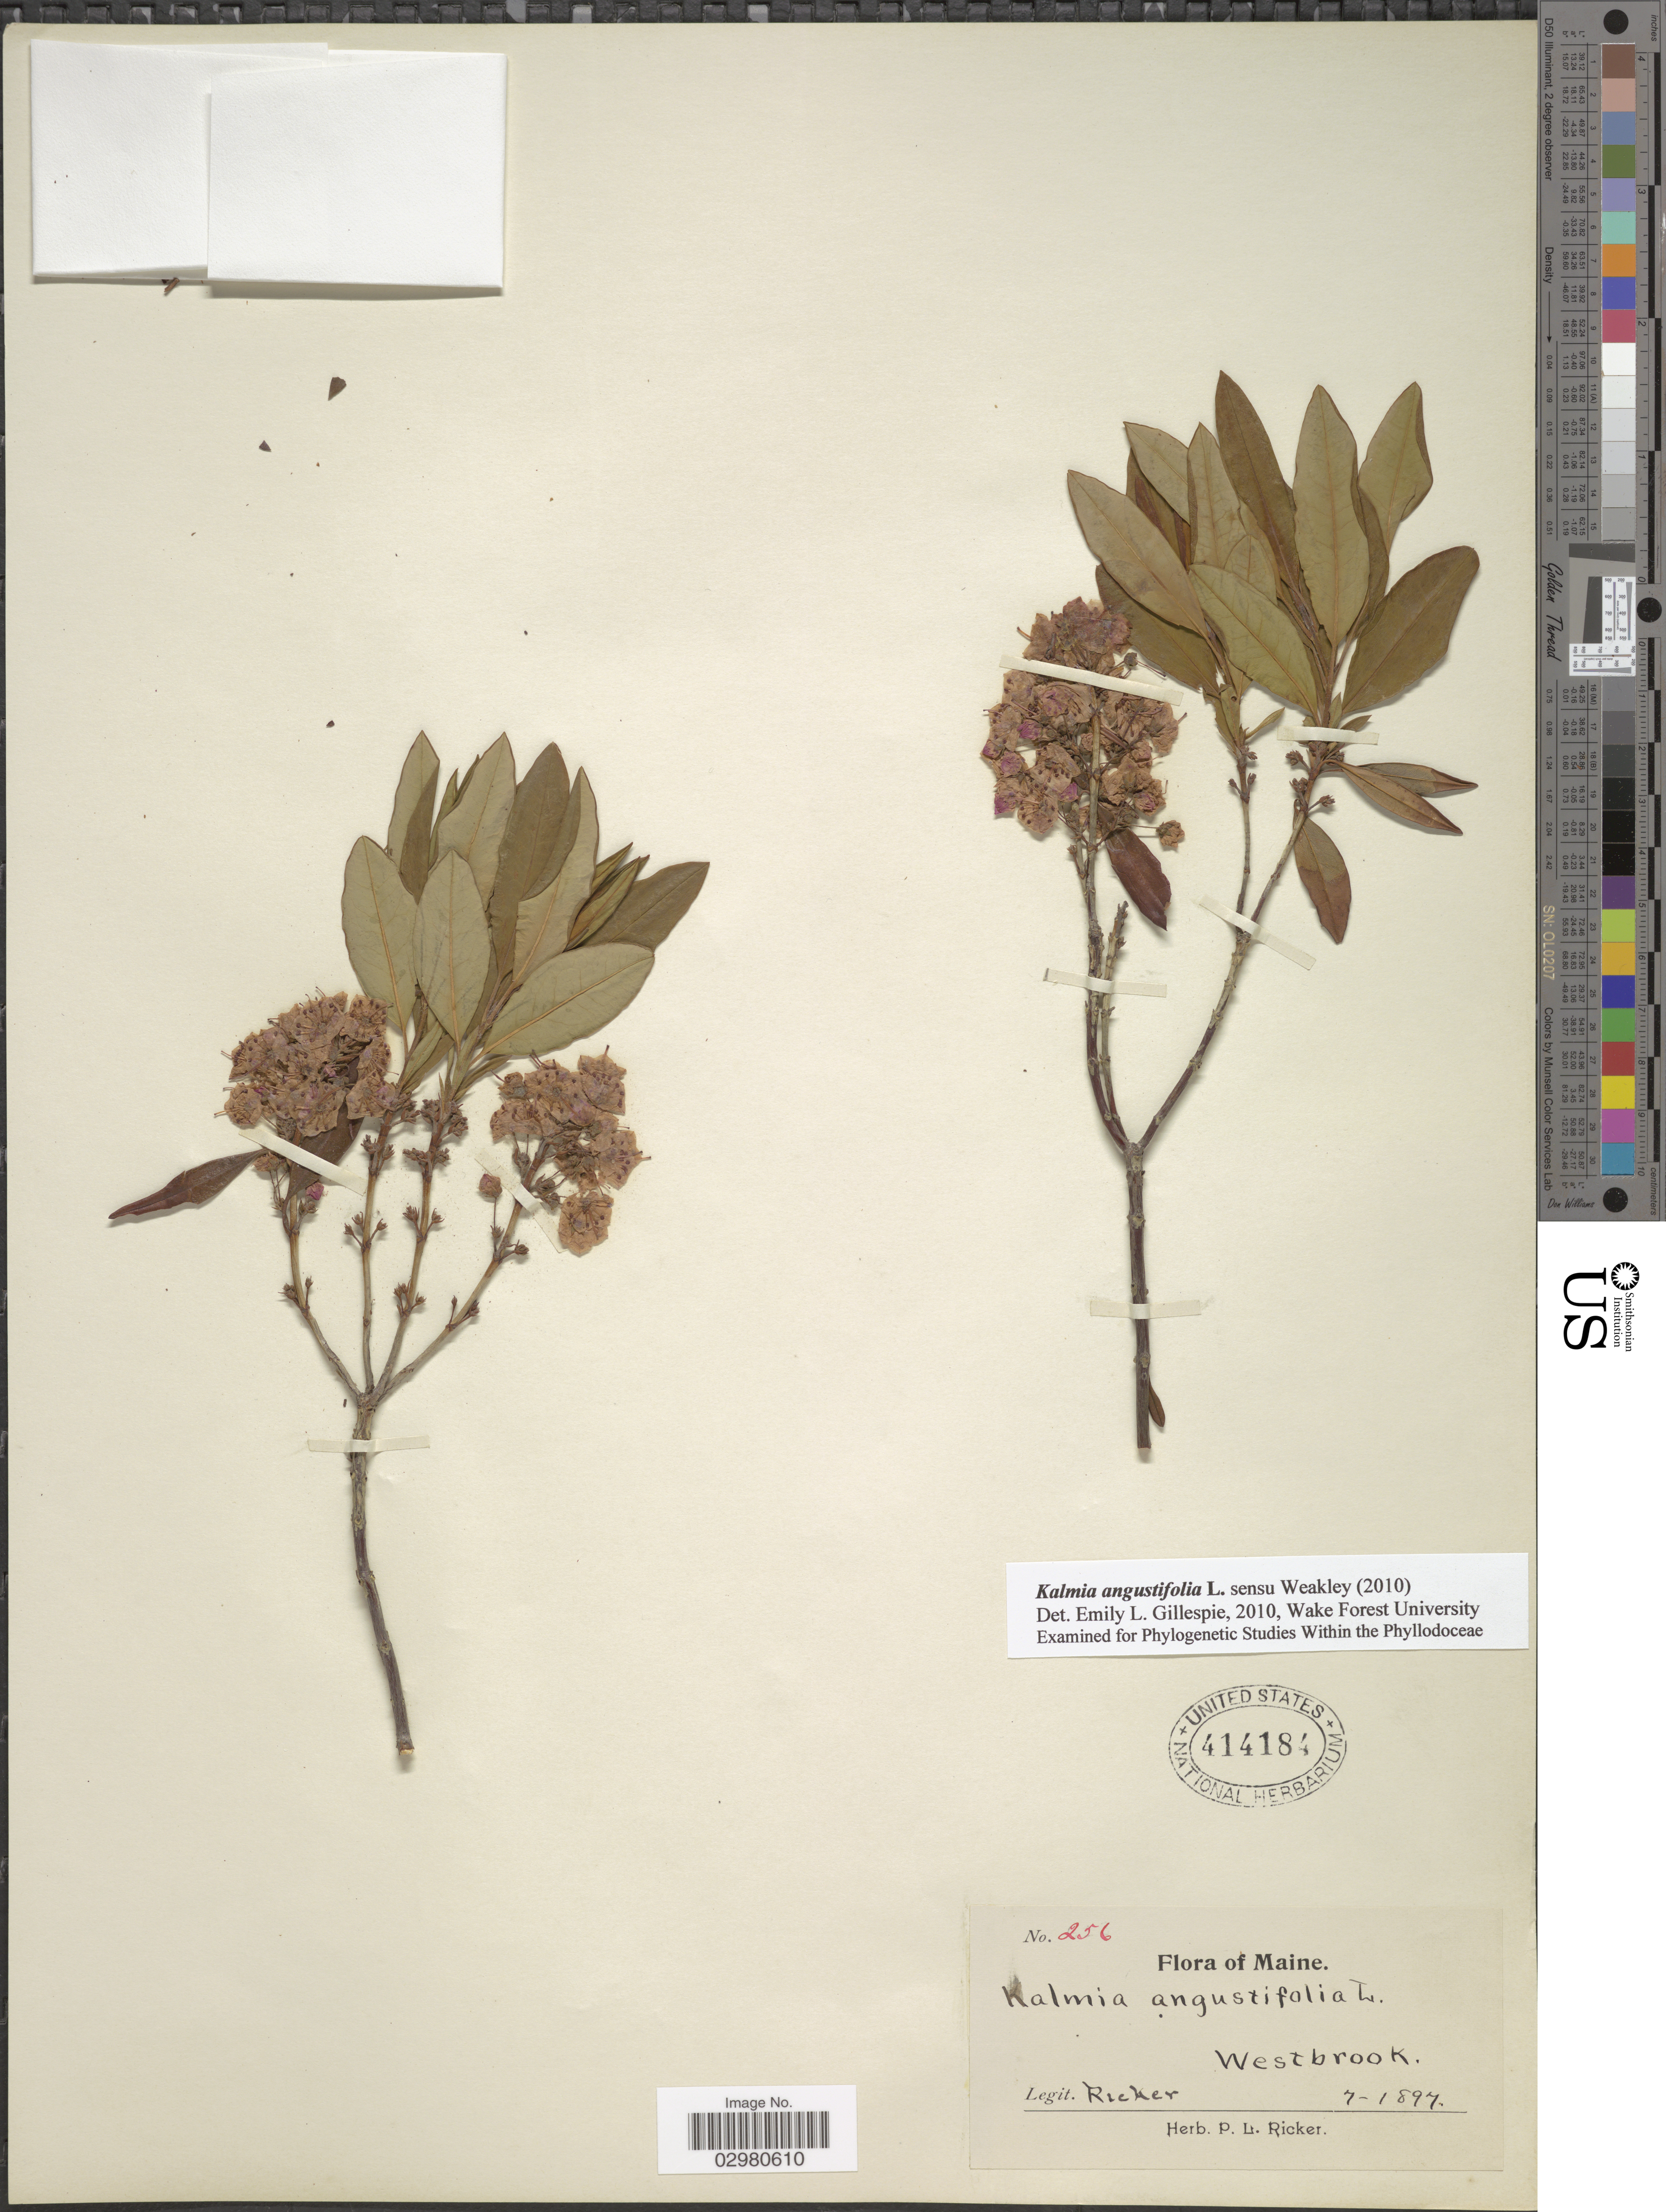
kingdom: Plantae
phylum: Tracheophyta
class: Magnoliopsida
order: Ericales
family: Ericaceae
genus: Kalmia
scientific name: Kalmia angustifolia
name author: L.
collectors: Ricker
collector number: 256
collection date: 1897-07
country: United States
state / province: Maine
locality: Westbrook.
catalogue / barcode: US 414184